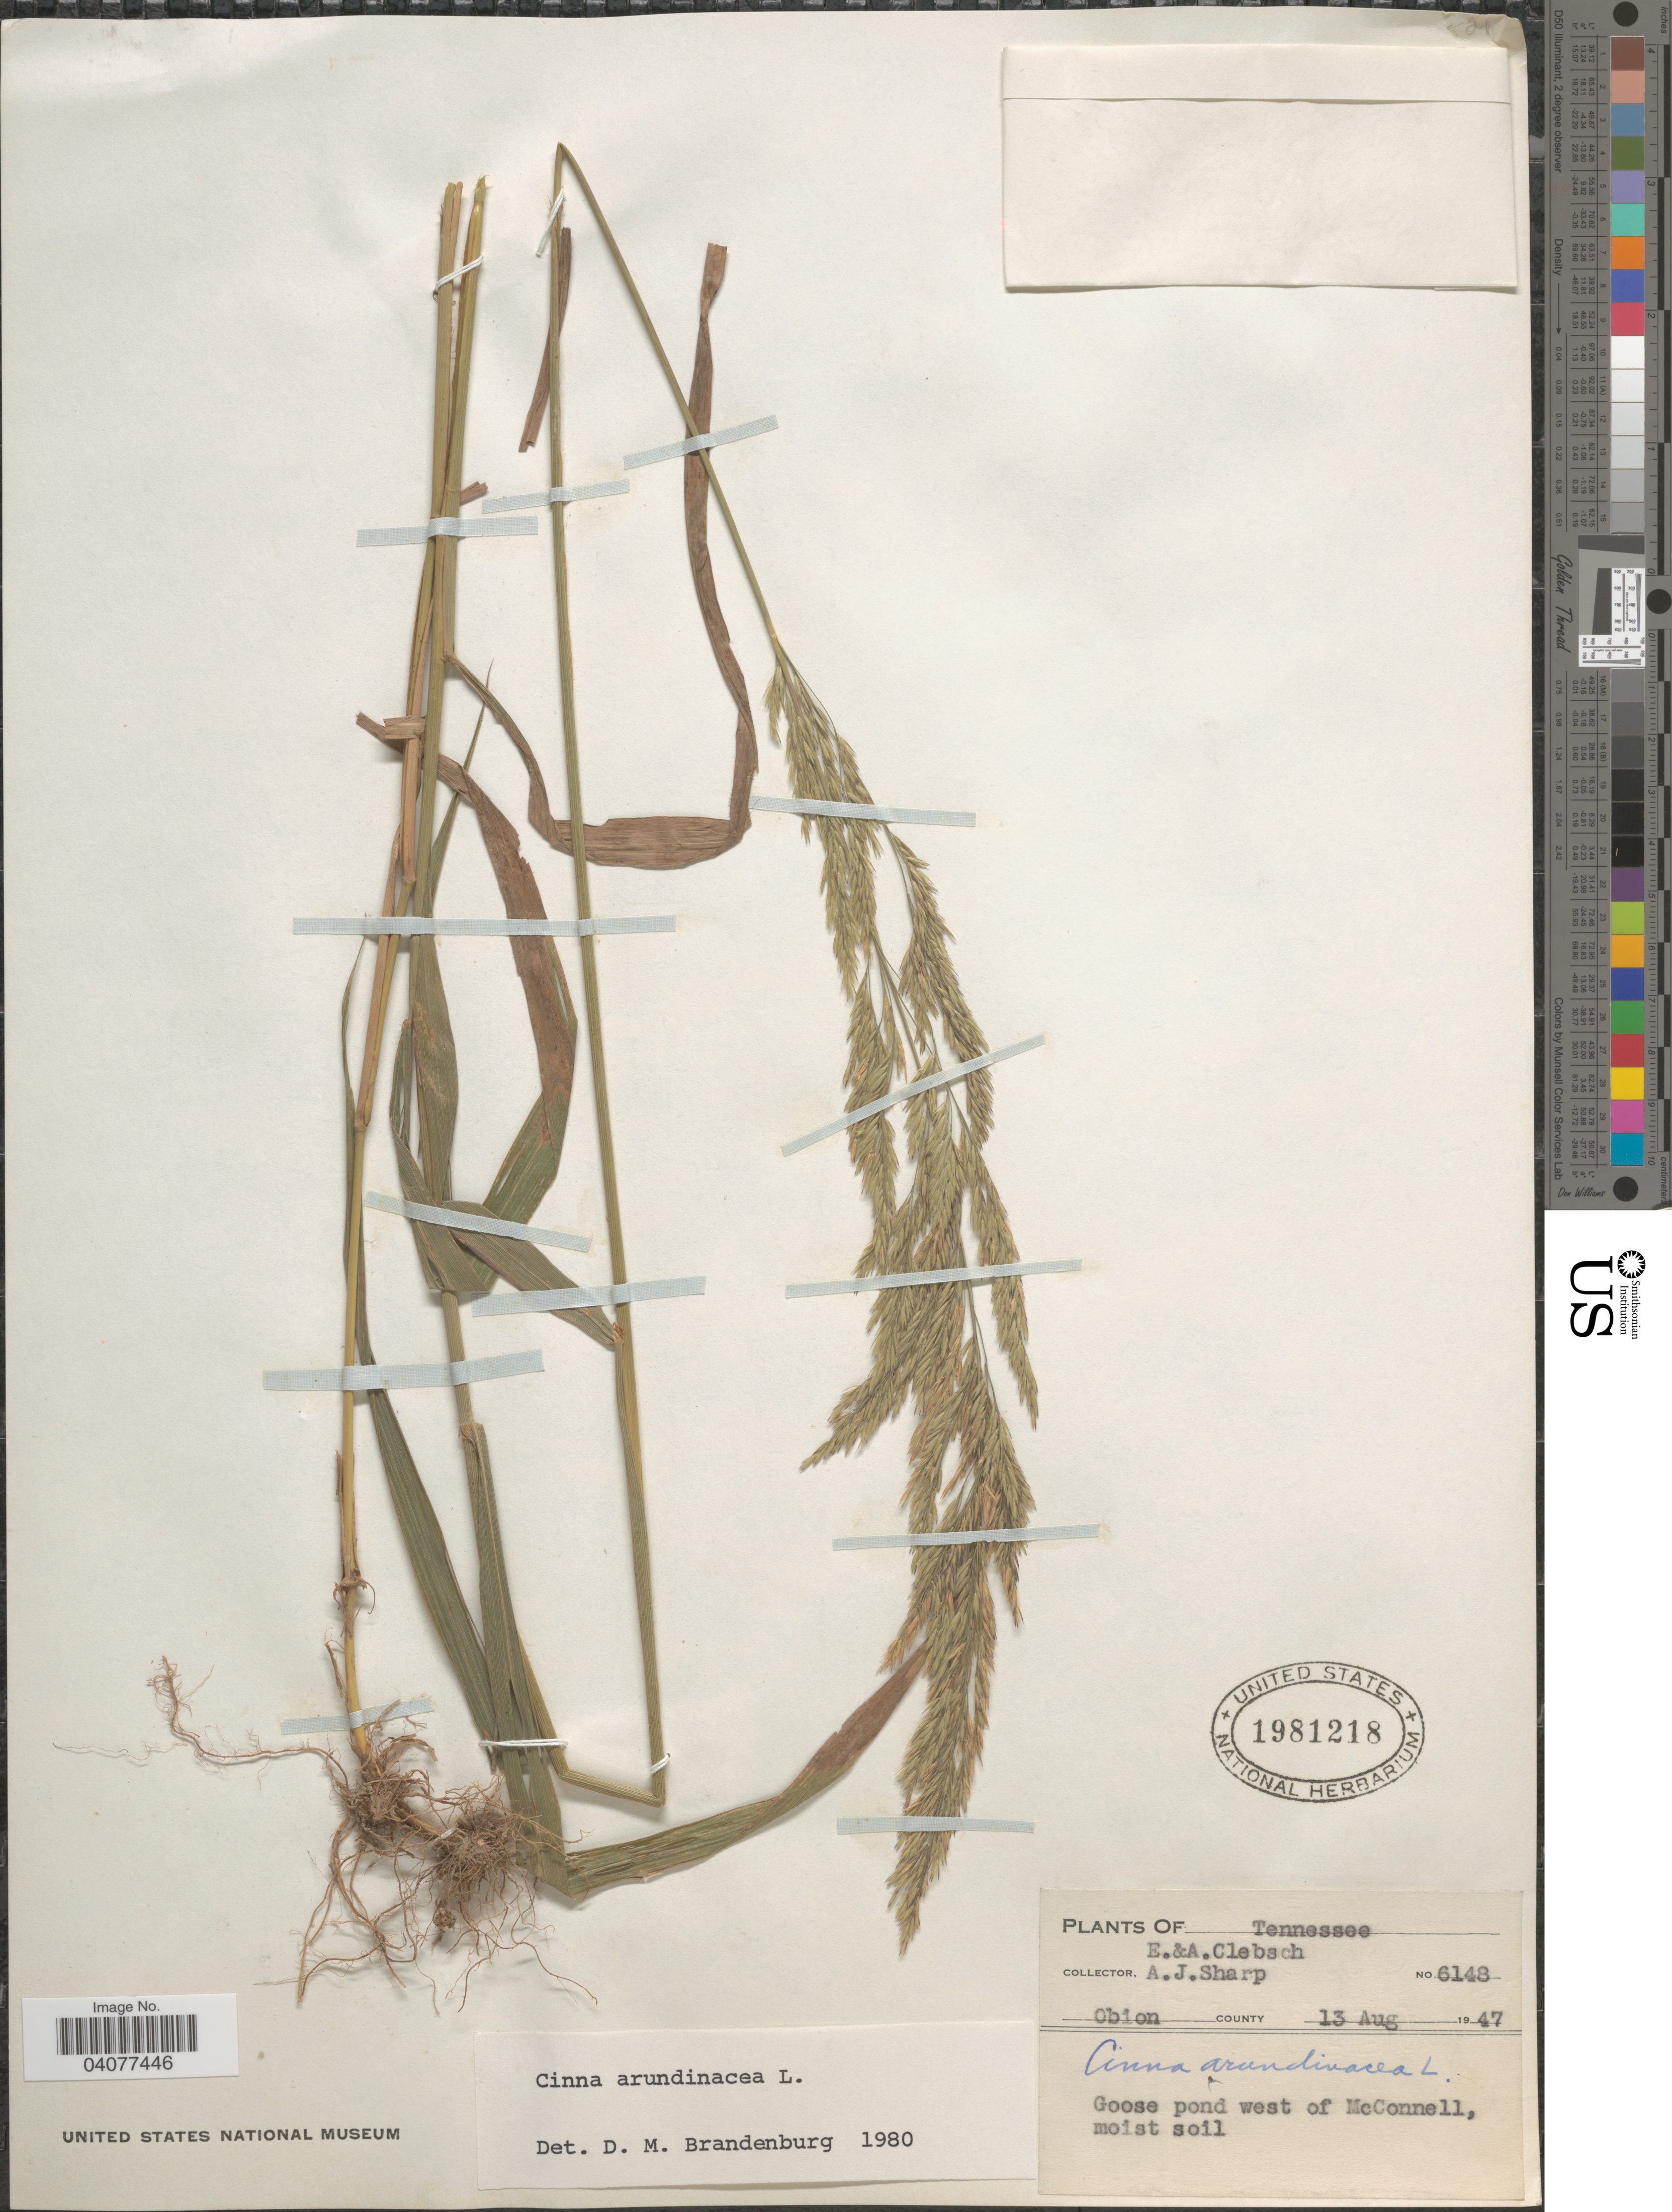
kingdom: Plantae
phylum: Tracheophyta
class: Liliopsida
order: Poales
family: Poaceae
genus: Cinna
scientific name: Cinna arundinacea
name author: L.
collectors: E. Clebsch, A. Clebsch & A. J. Sharp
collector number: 6148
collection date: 1947-08-13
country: United States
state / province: Tennessee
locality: Obion County. Goose pond west of McConnell.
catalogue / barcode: US 1981218